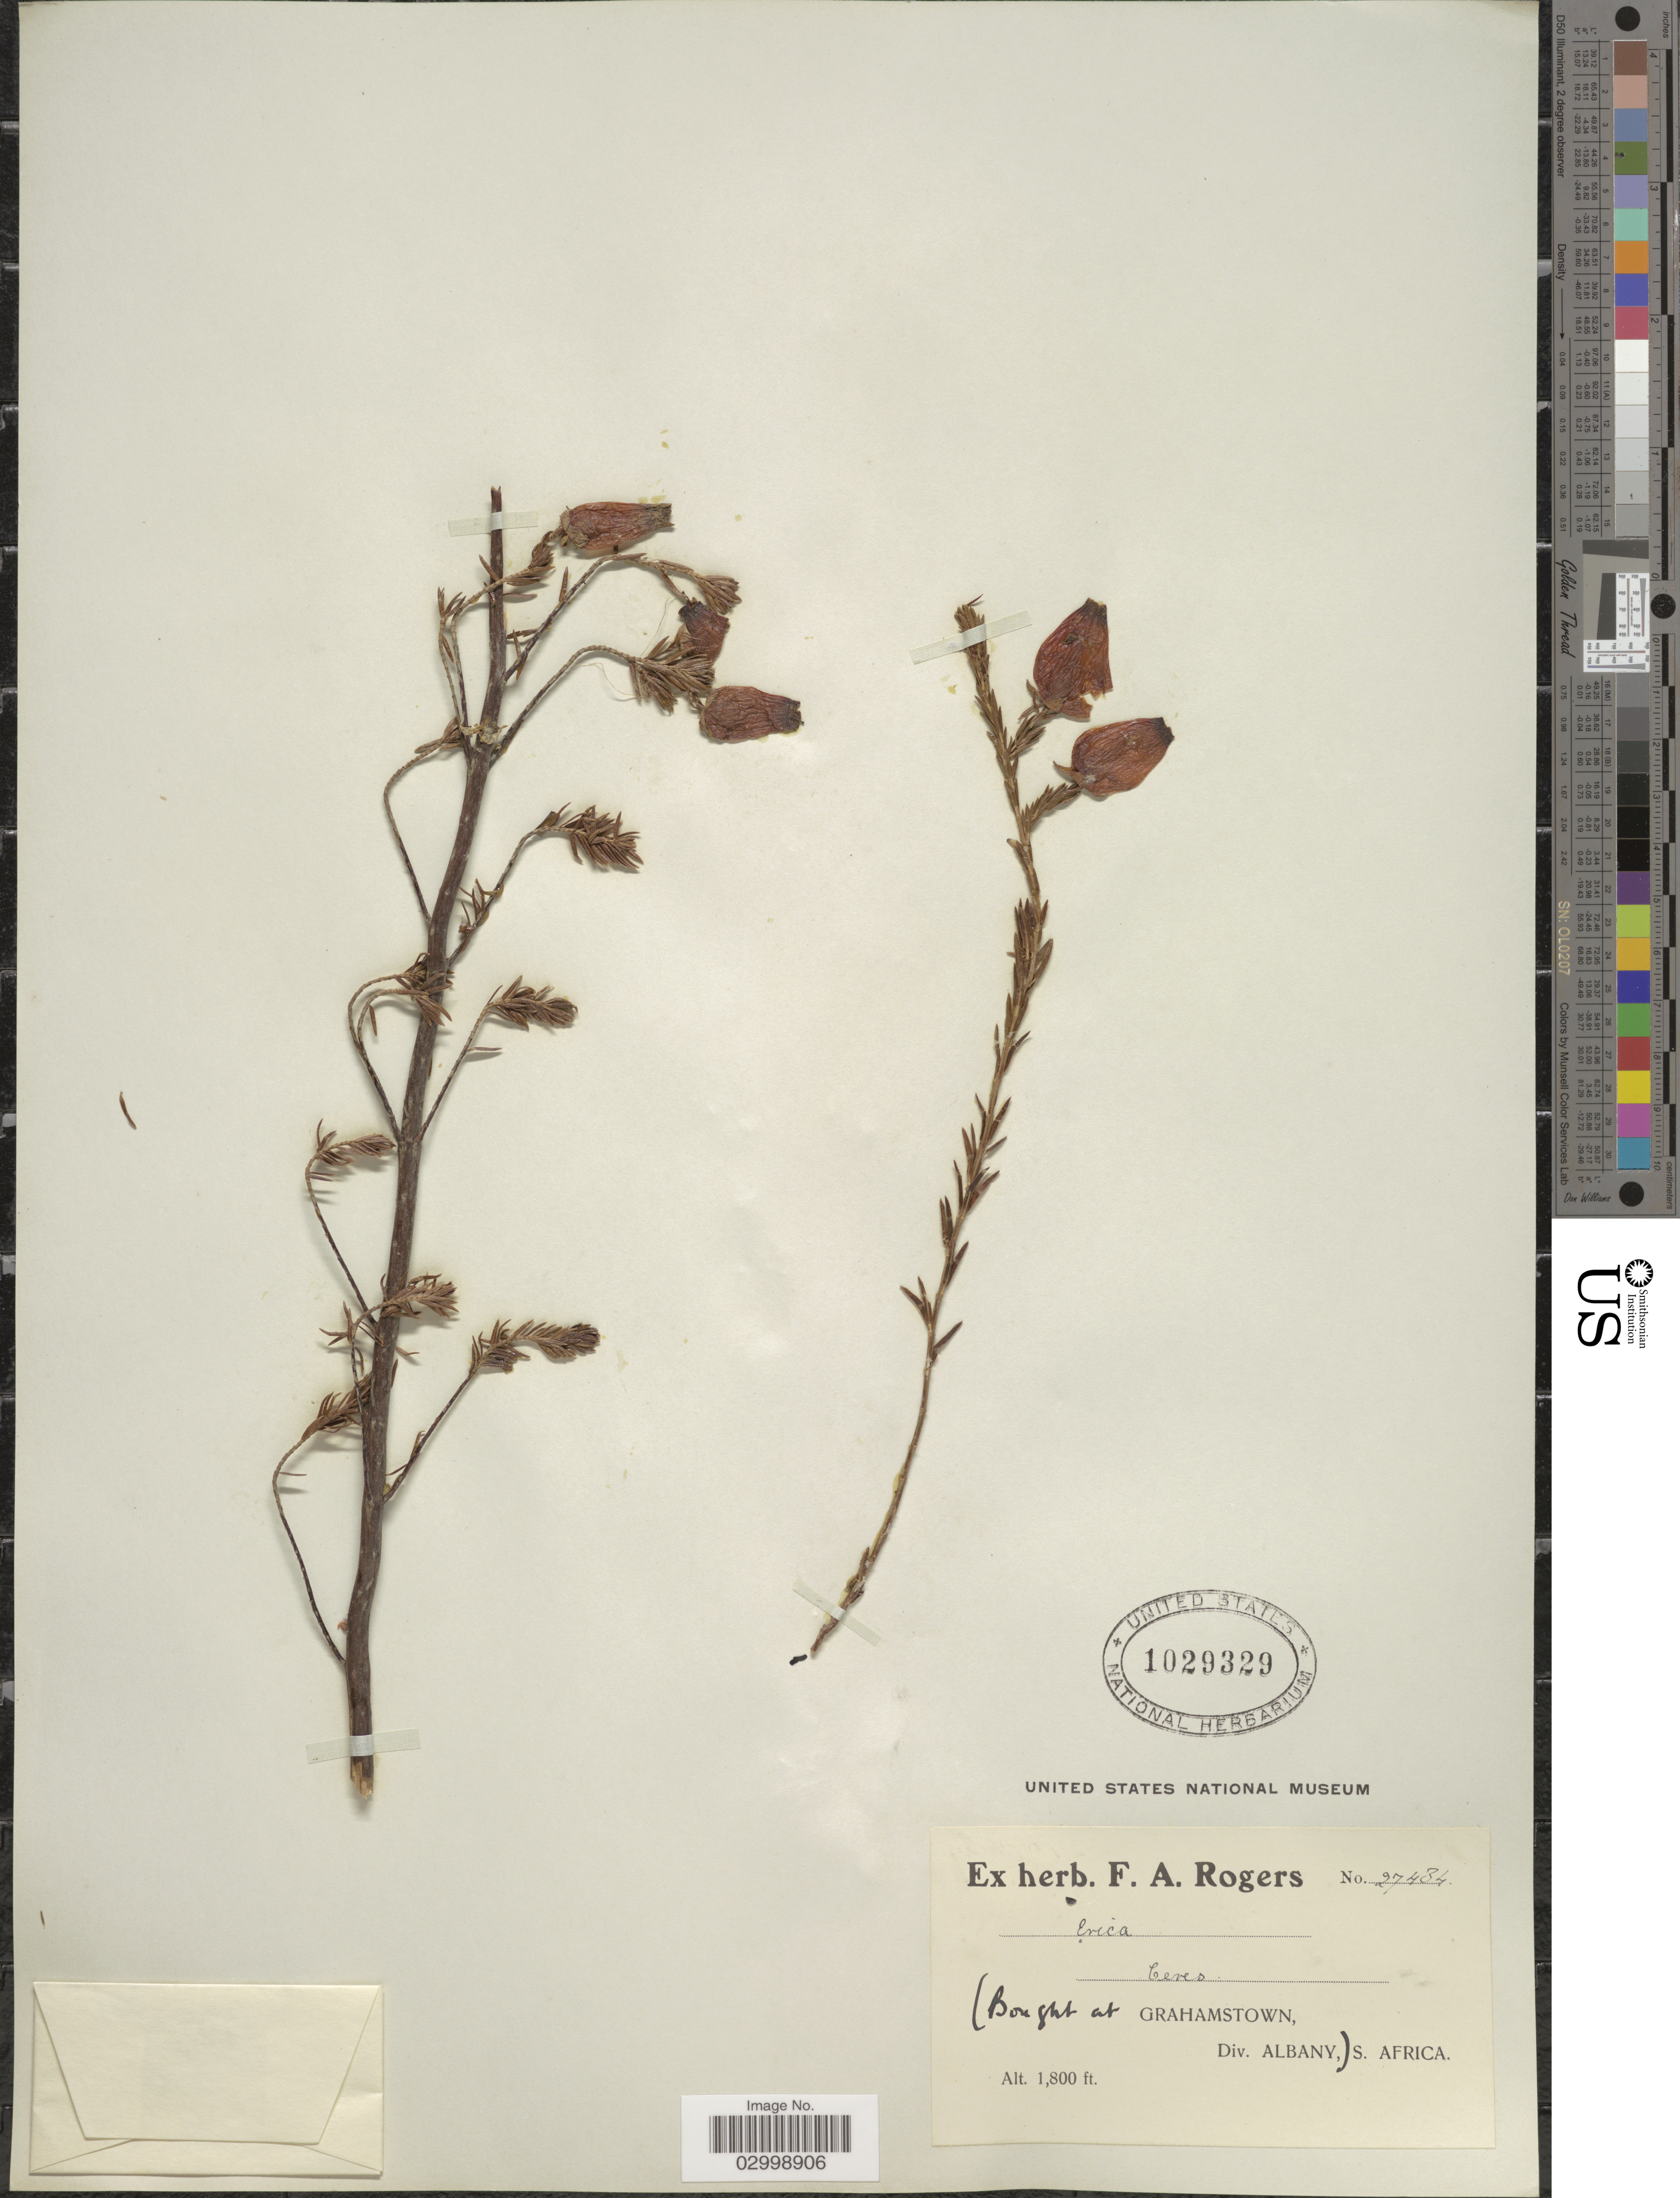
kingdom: Plantae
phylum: Tracheophyta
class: Magnoliopsida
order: Ericales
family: Ericaceae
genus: Erica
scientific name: Erica sp.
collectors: ex herb. F. A. Rogers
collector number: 27434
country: South Africa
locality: Ceres. (Bought at Grahamstown, Div. Albany,) S. Africa.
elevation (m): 549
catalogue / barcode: US 1029329